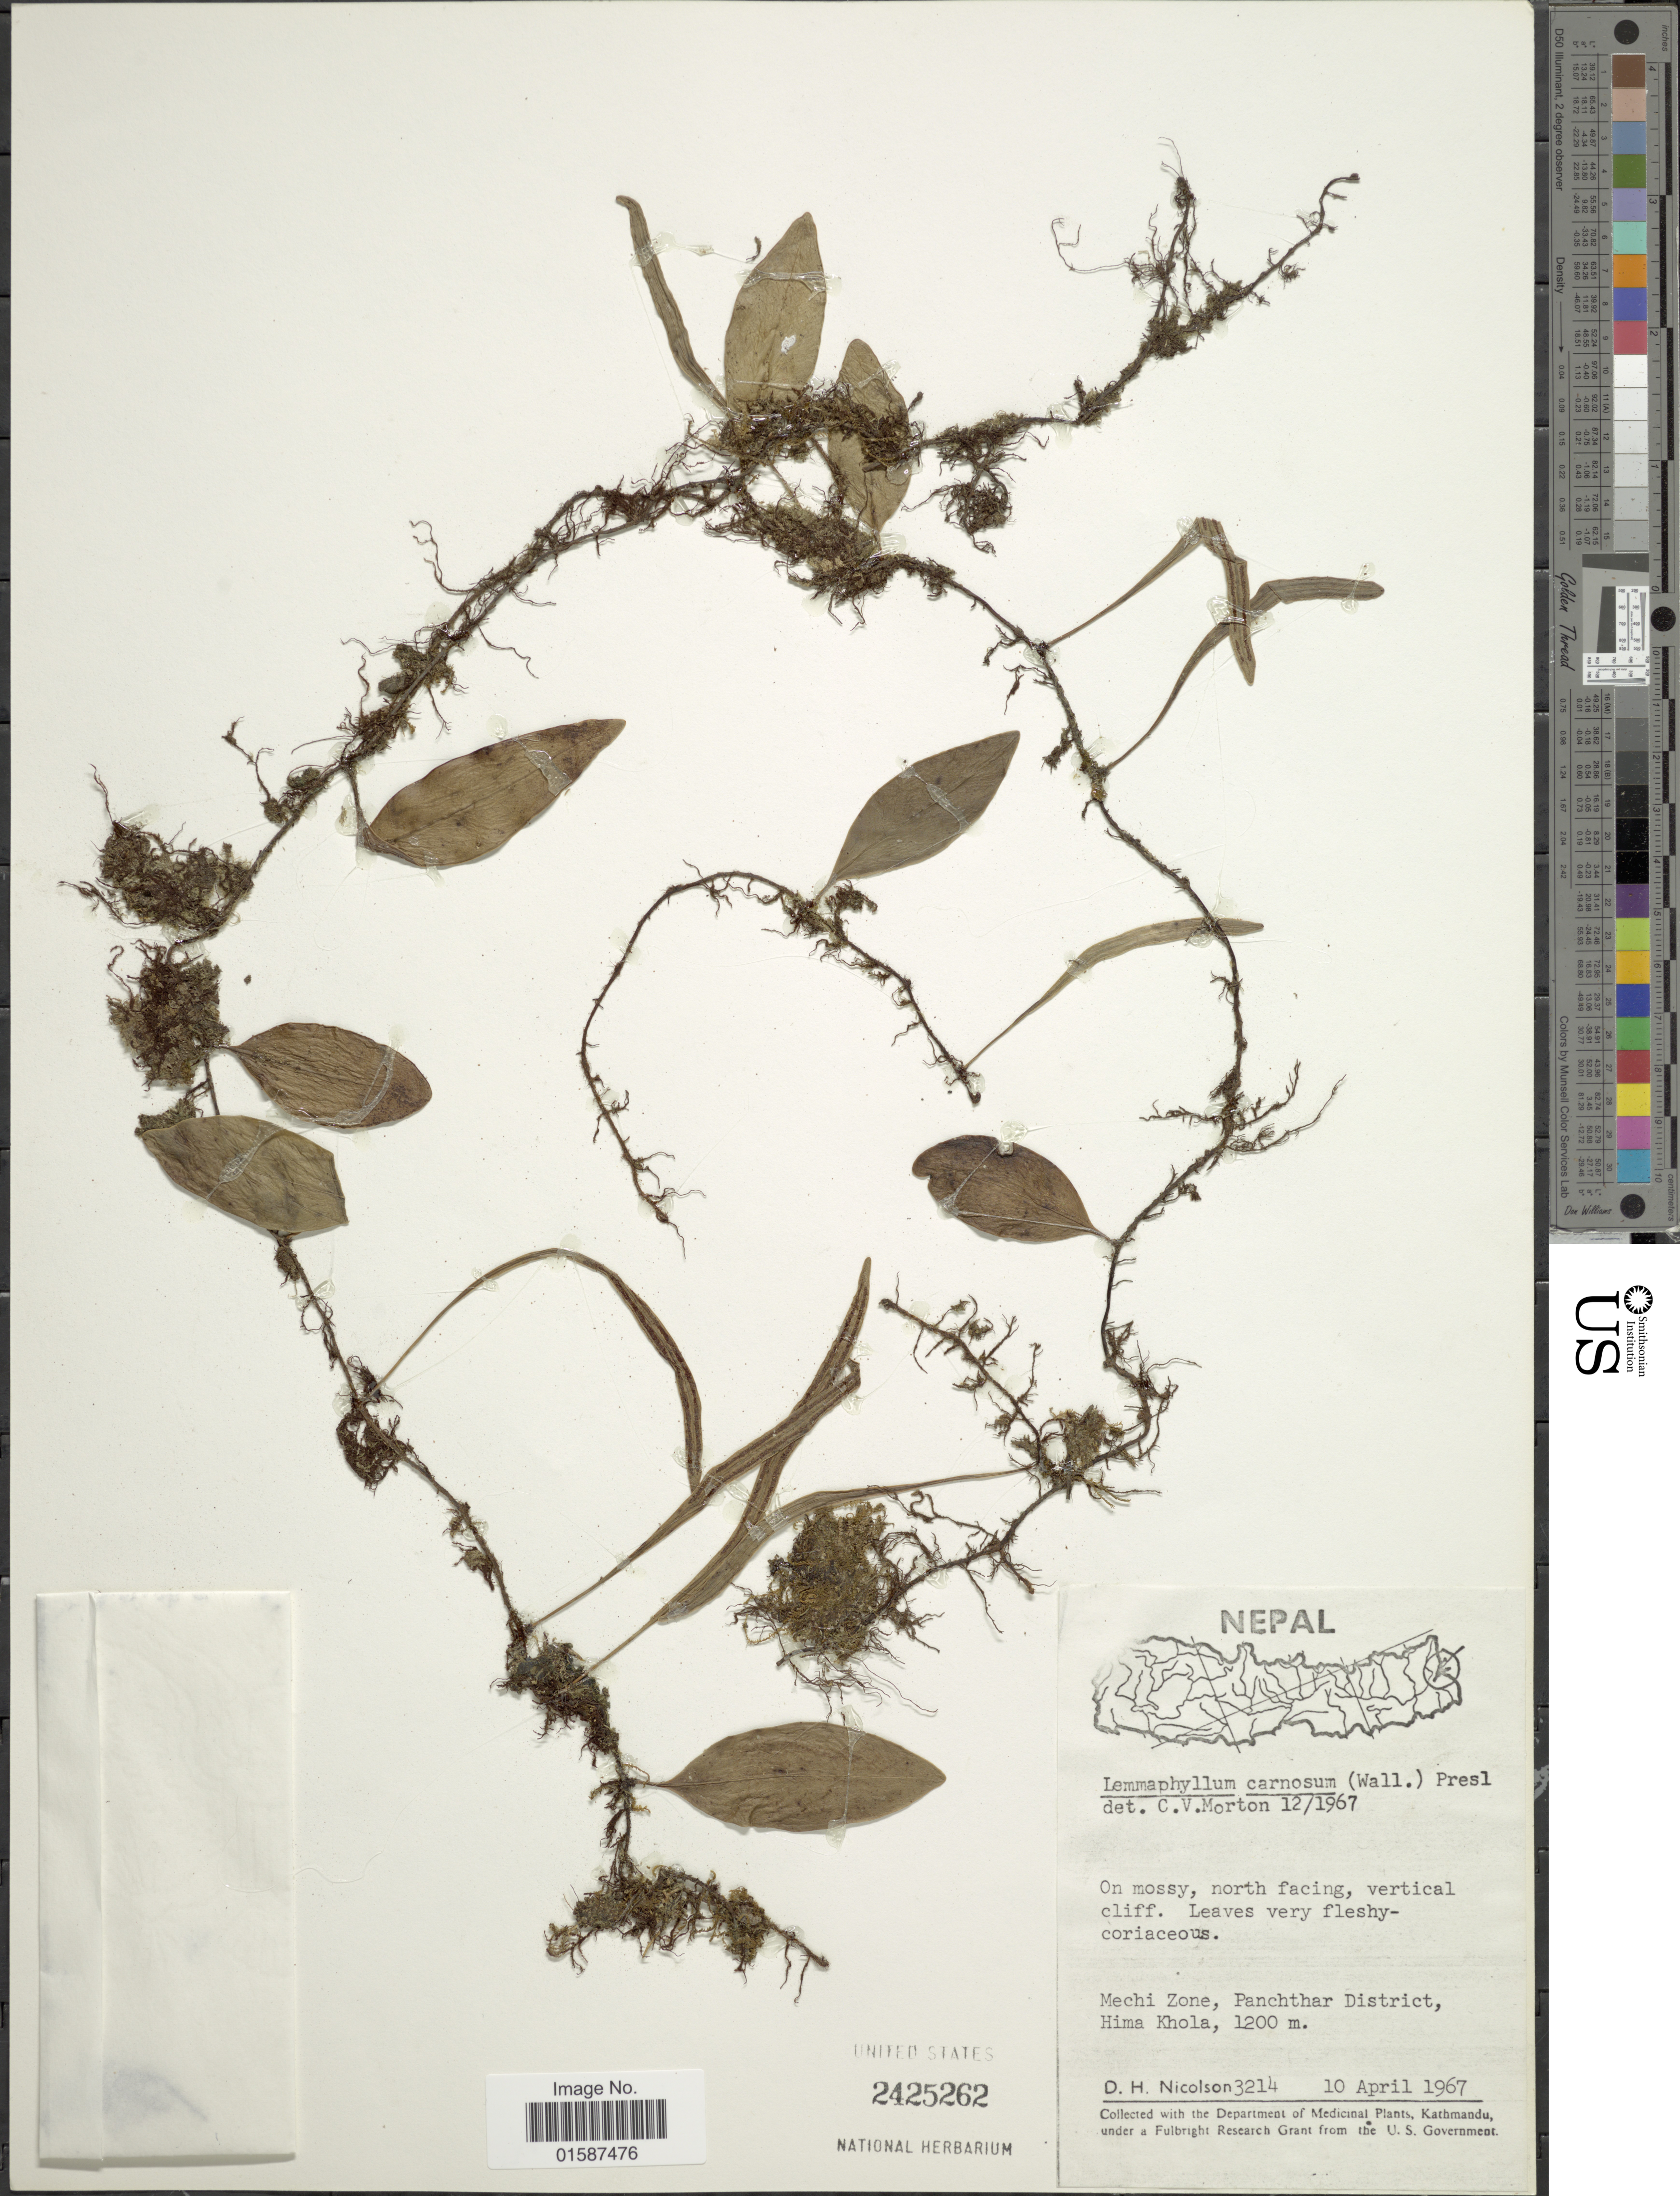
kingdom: Plantae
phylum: Tracheophyta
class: Polypodiopsida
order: Polypodiales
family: Polypodiaceae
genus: Lemmaphyllum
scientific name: Lemmaphyllum carnosum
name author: (J. Sm. ex Hook.) C. Presl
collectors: D. H. Nicolson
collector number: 3214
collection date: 1967-04-10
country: Nepal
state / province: Mechi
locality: Mechi Zone, Panchthar District, Hima Khola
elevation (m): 1200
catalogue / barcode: US 2425262